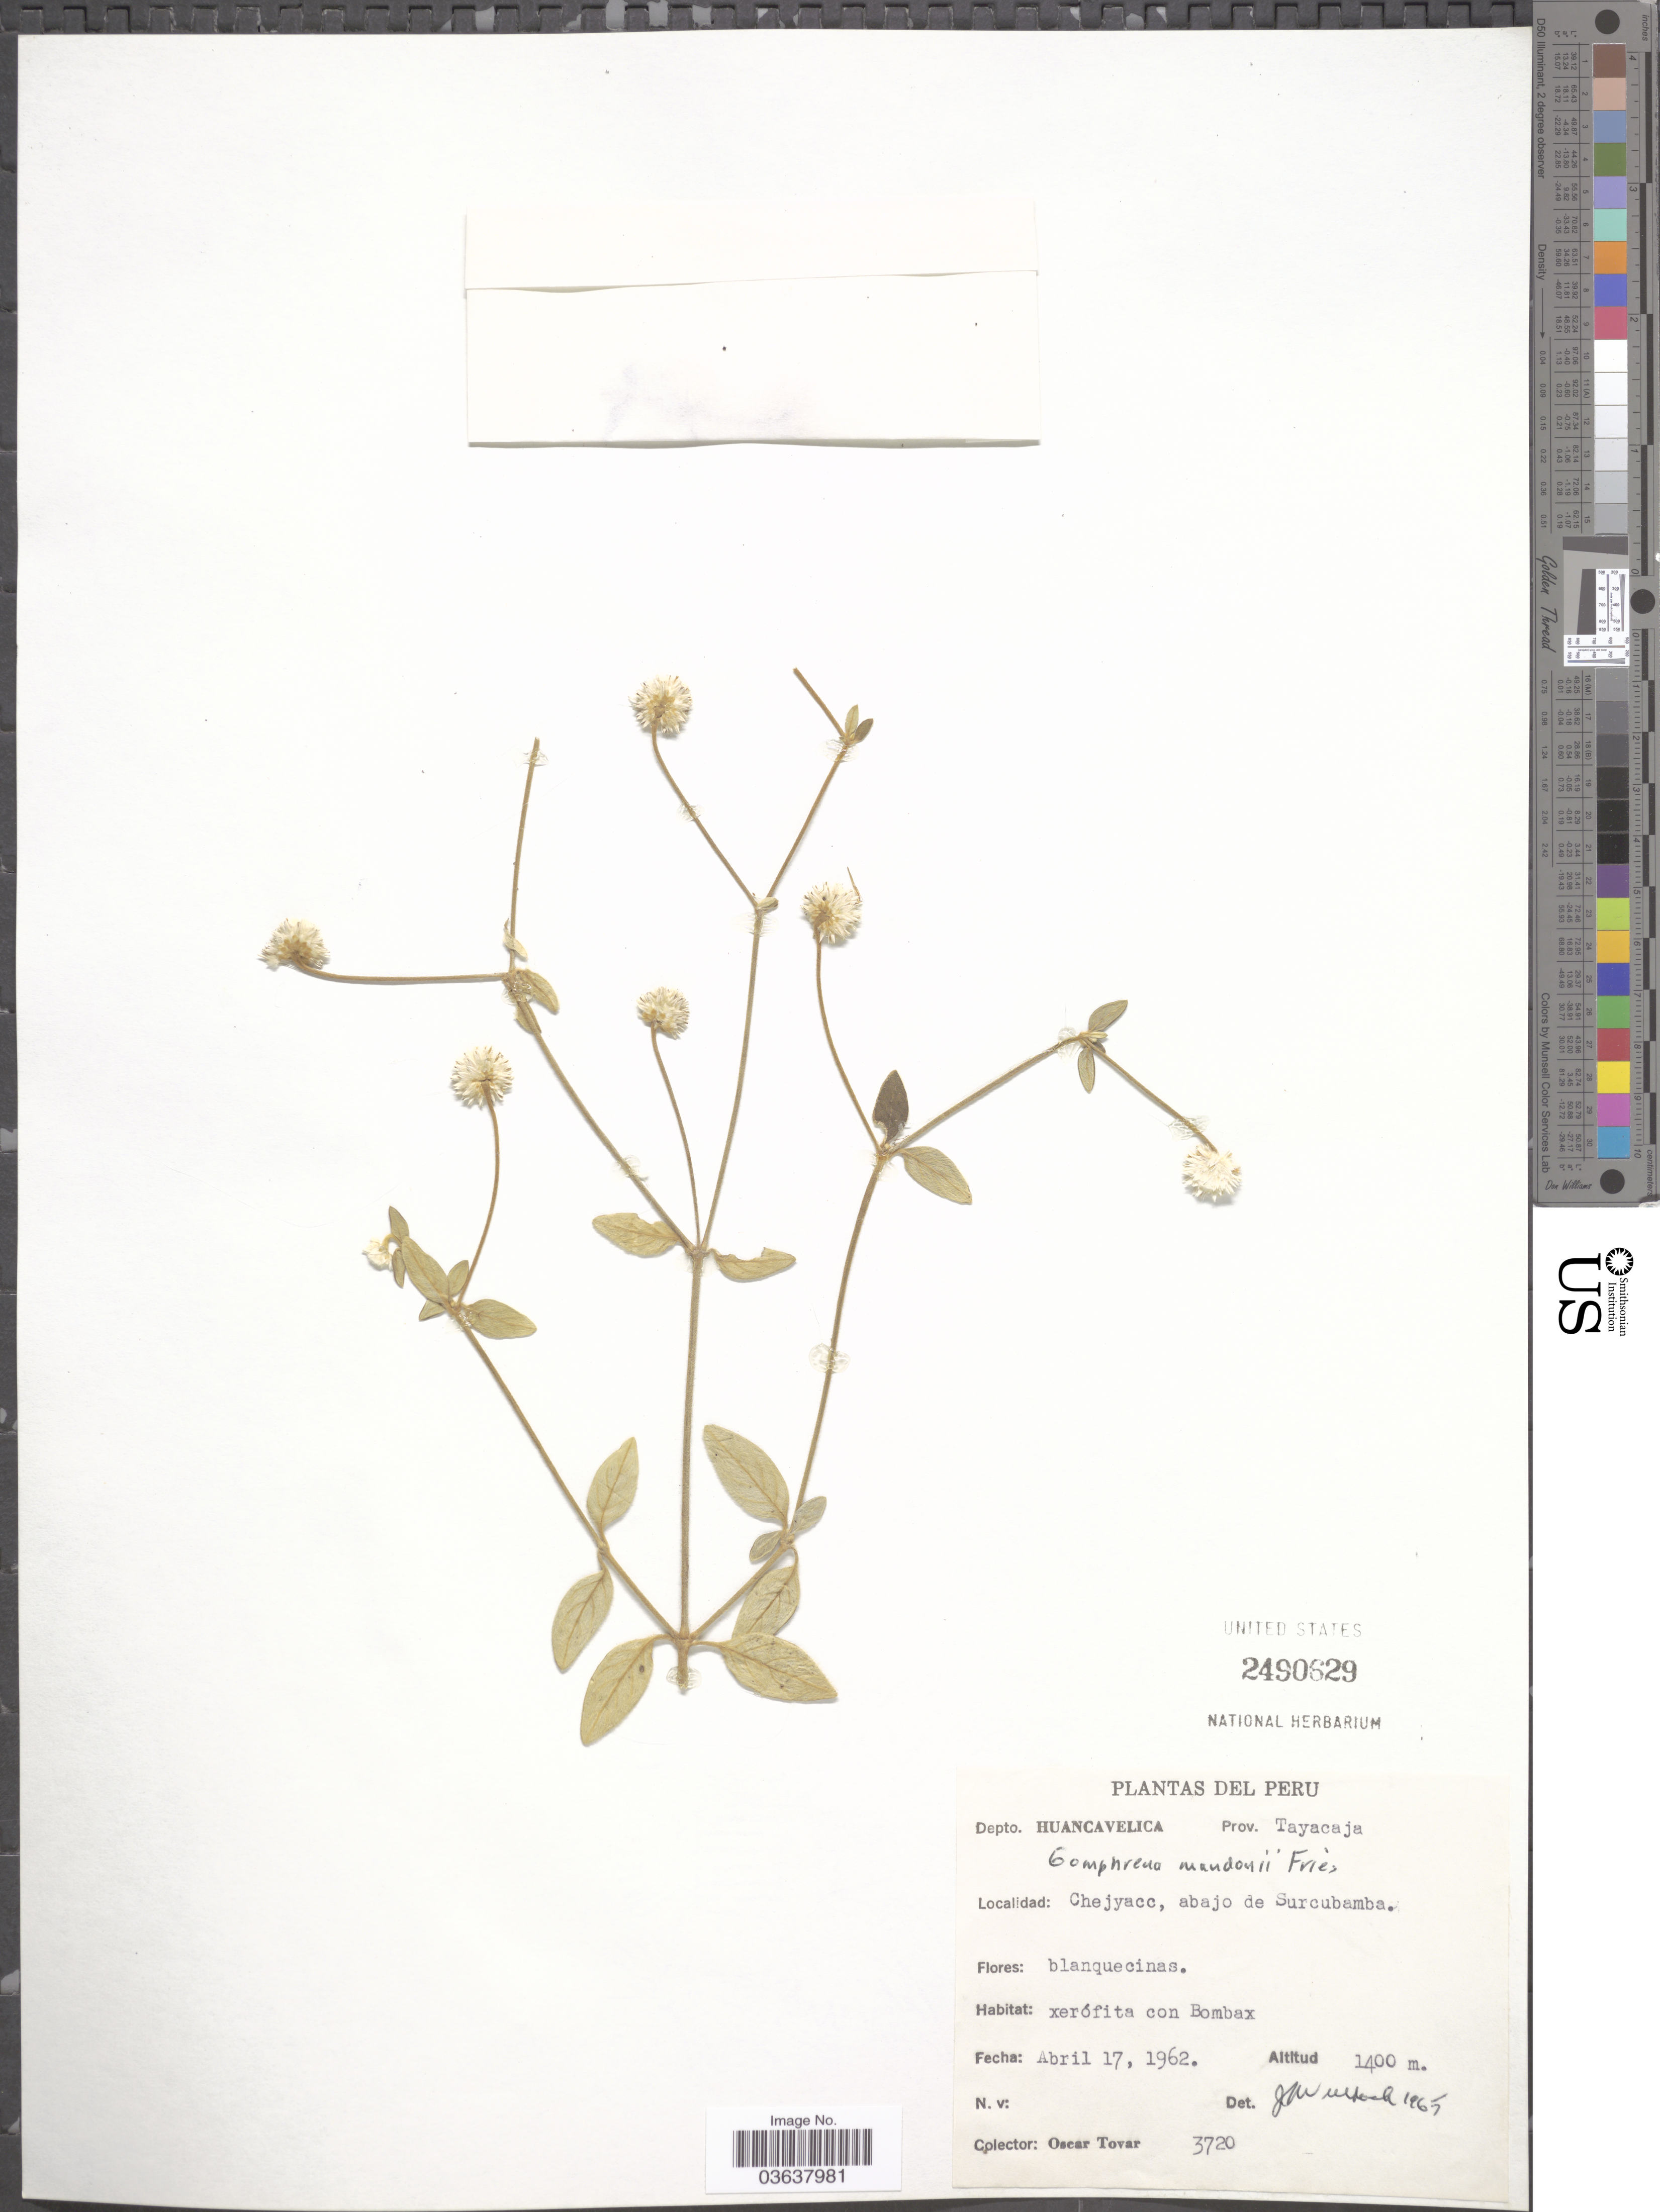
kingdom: Plantae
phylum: Tracheophyta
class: Magnoliopsida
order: Caryophyllales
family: Amaranthaceae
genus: Gomphrena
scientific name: Gomphrena mandonii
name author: R.E. Fr.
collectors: Ó. Tovar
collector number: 3720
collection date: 1962-04-17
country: Peru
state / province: Huancavelica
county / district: Tayacaja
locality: Depto. Huancavelica. Prov. Tayacaja. Chejyacc, abajo de Surcubamba.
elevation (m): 1400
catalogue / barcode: US 2490629